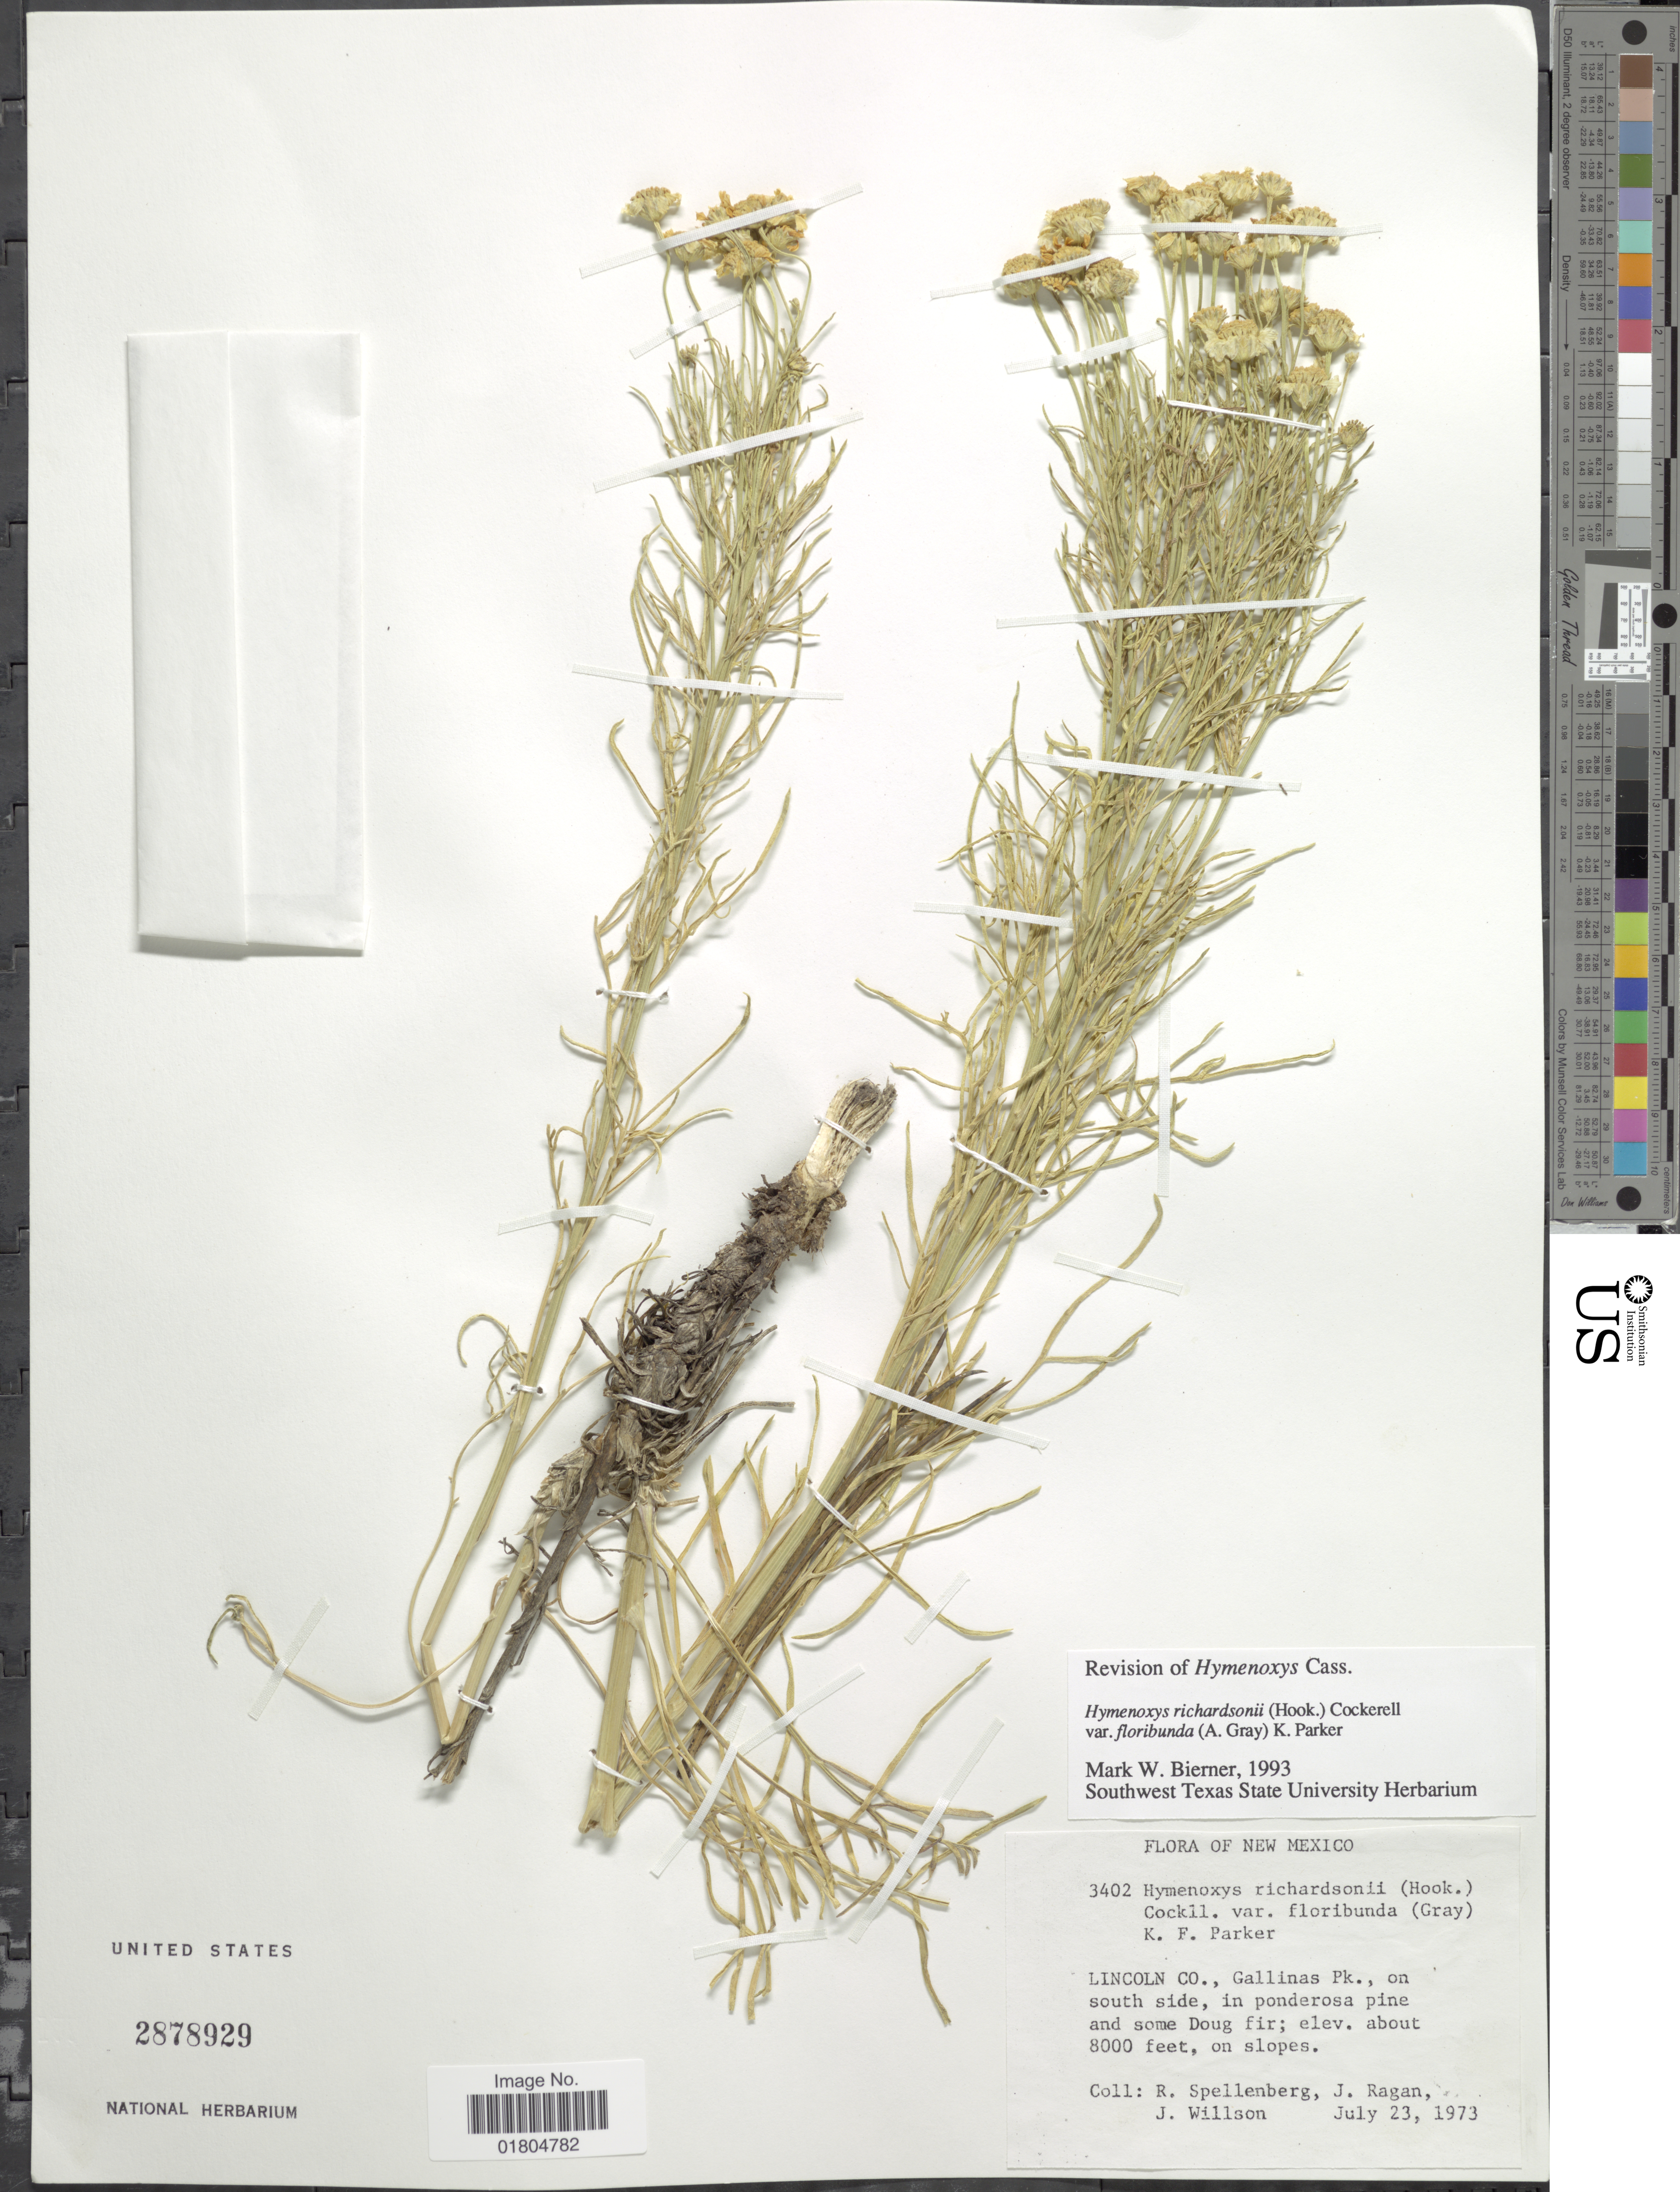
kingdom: Plantae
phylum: Tracheophyta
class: Magnoliopsida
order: Asterales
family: Asteraceae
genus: Hymenoxys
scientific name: Hymenoxys richardsonii var. floribunda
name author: (A. Gray) K.F. Parker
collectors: R. Spellenberg, J. Ragan & J. Willson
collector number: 3402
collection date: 1973-07-23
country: United States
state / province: New Mexico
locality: Lincoln Co., Gallinas Pk., on south side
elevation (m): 2438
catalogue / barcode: US 2878929